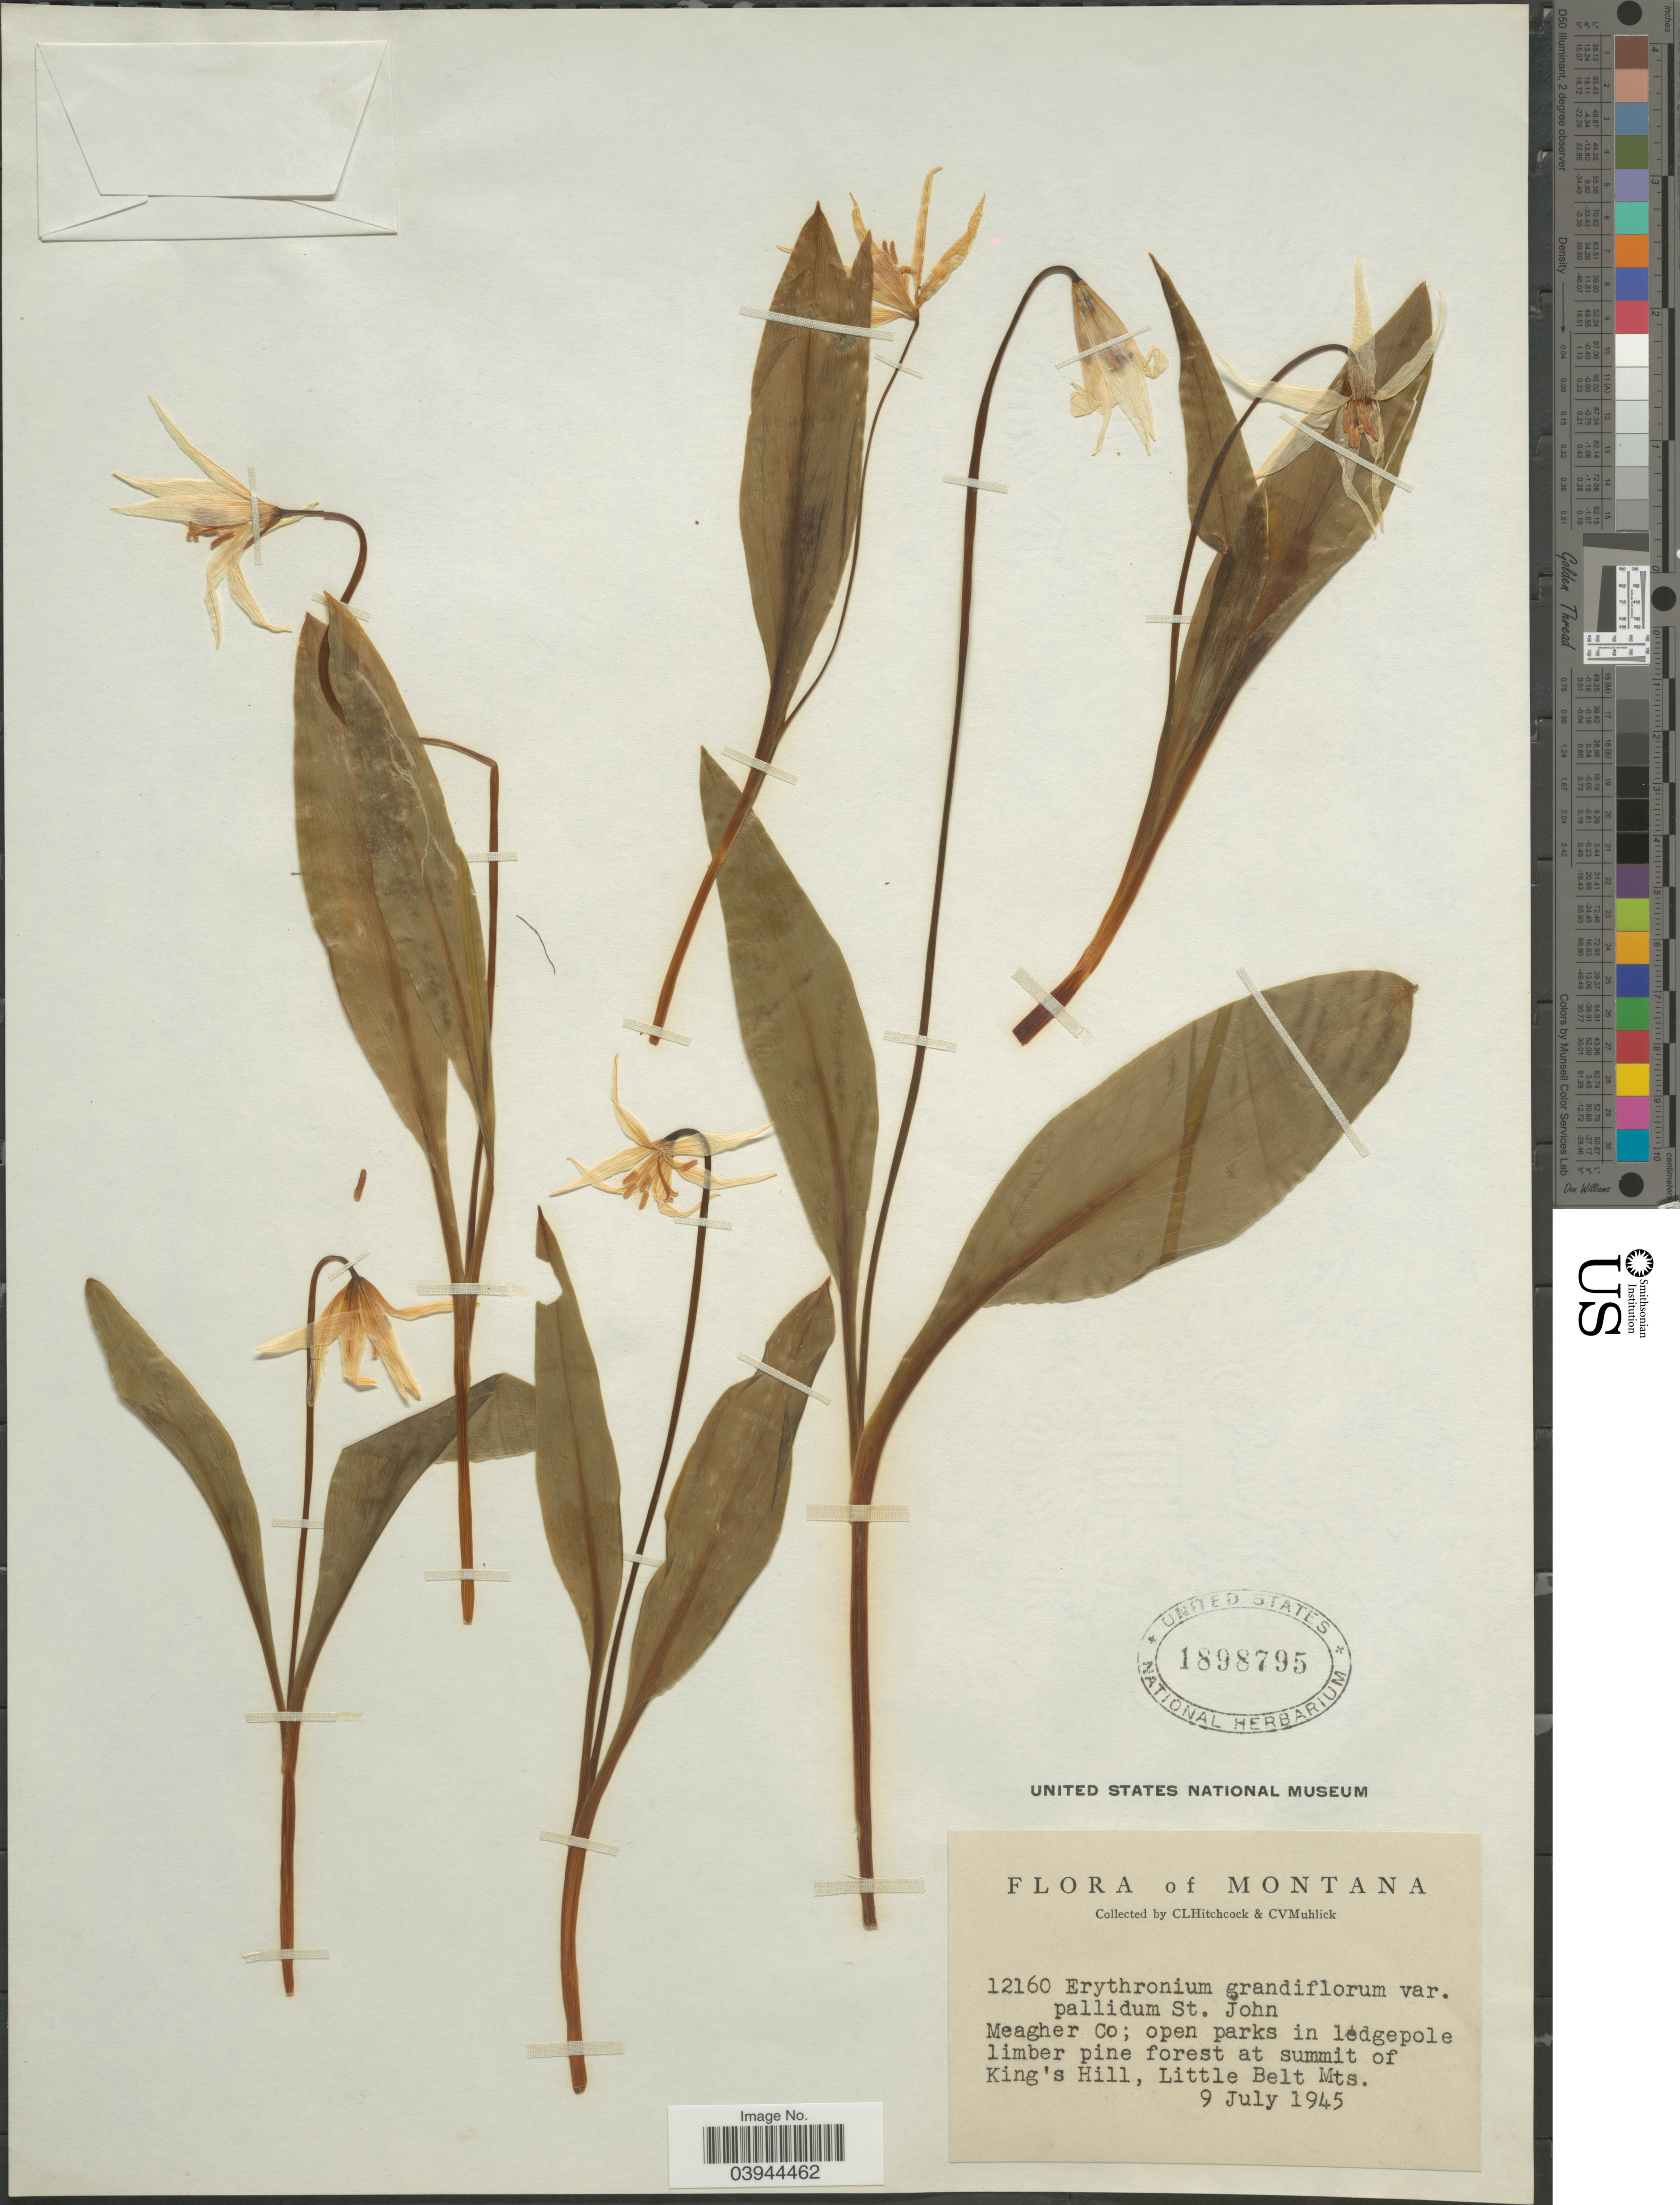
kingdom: Plantae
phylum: Tracheophyta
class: Liliopsida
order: Liliales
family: Liliaceae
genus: Erythronium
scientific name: Erythronium grandiflorum var. pallidum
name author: H. St. John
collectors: C. L. Hitchcock & C. V. Muhlick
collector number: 12160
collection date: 1945-07-09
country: United States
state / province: Montana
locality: Meagher Co; open parks in ledgepole limber pine forest at summit of King's Hill, Little Belt Mts.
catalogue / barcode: US 1898795